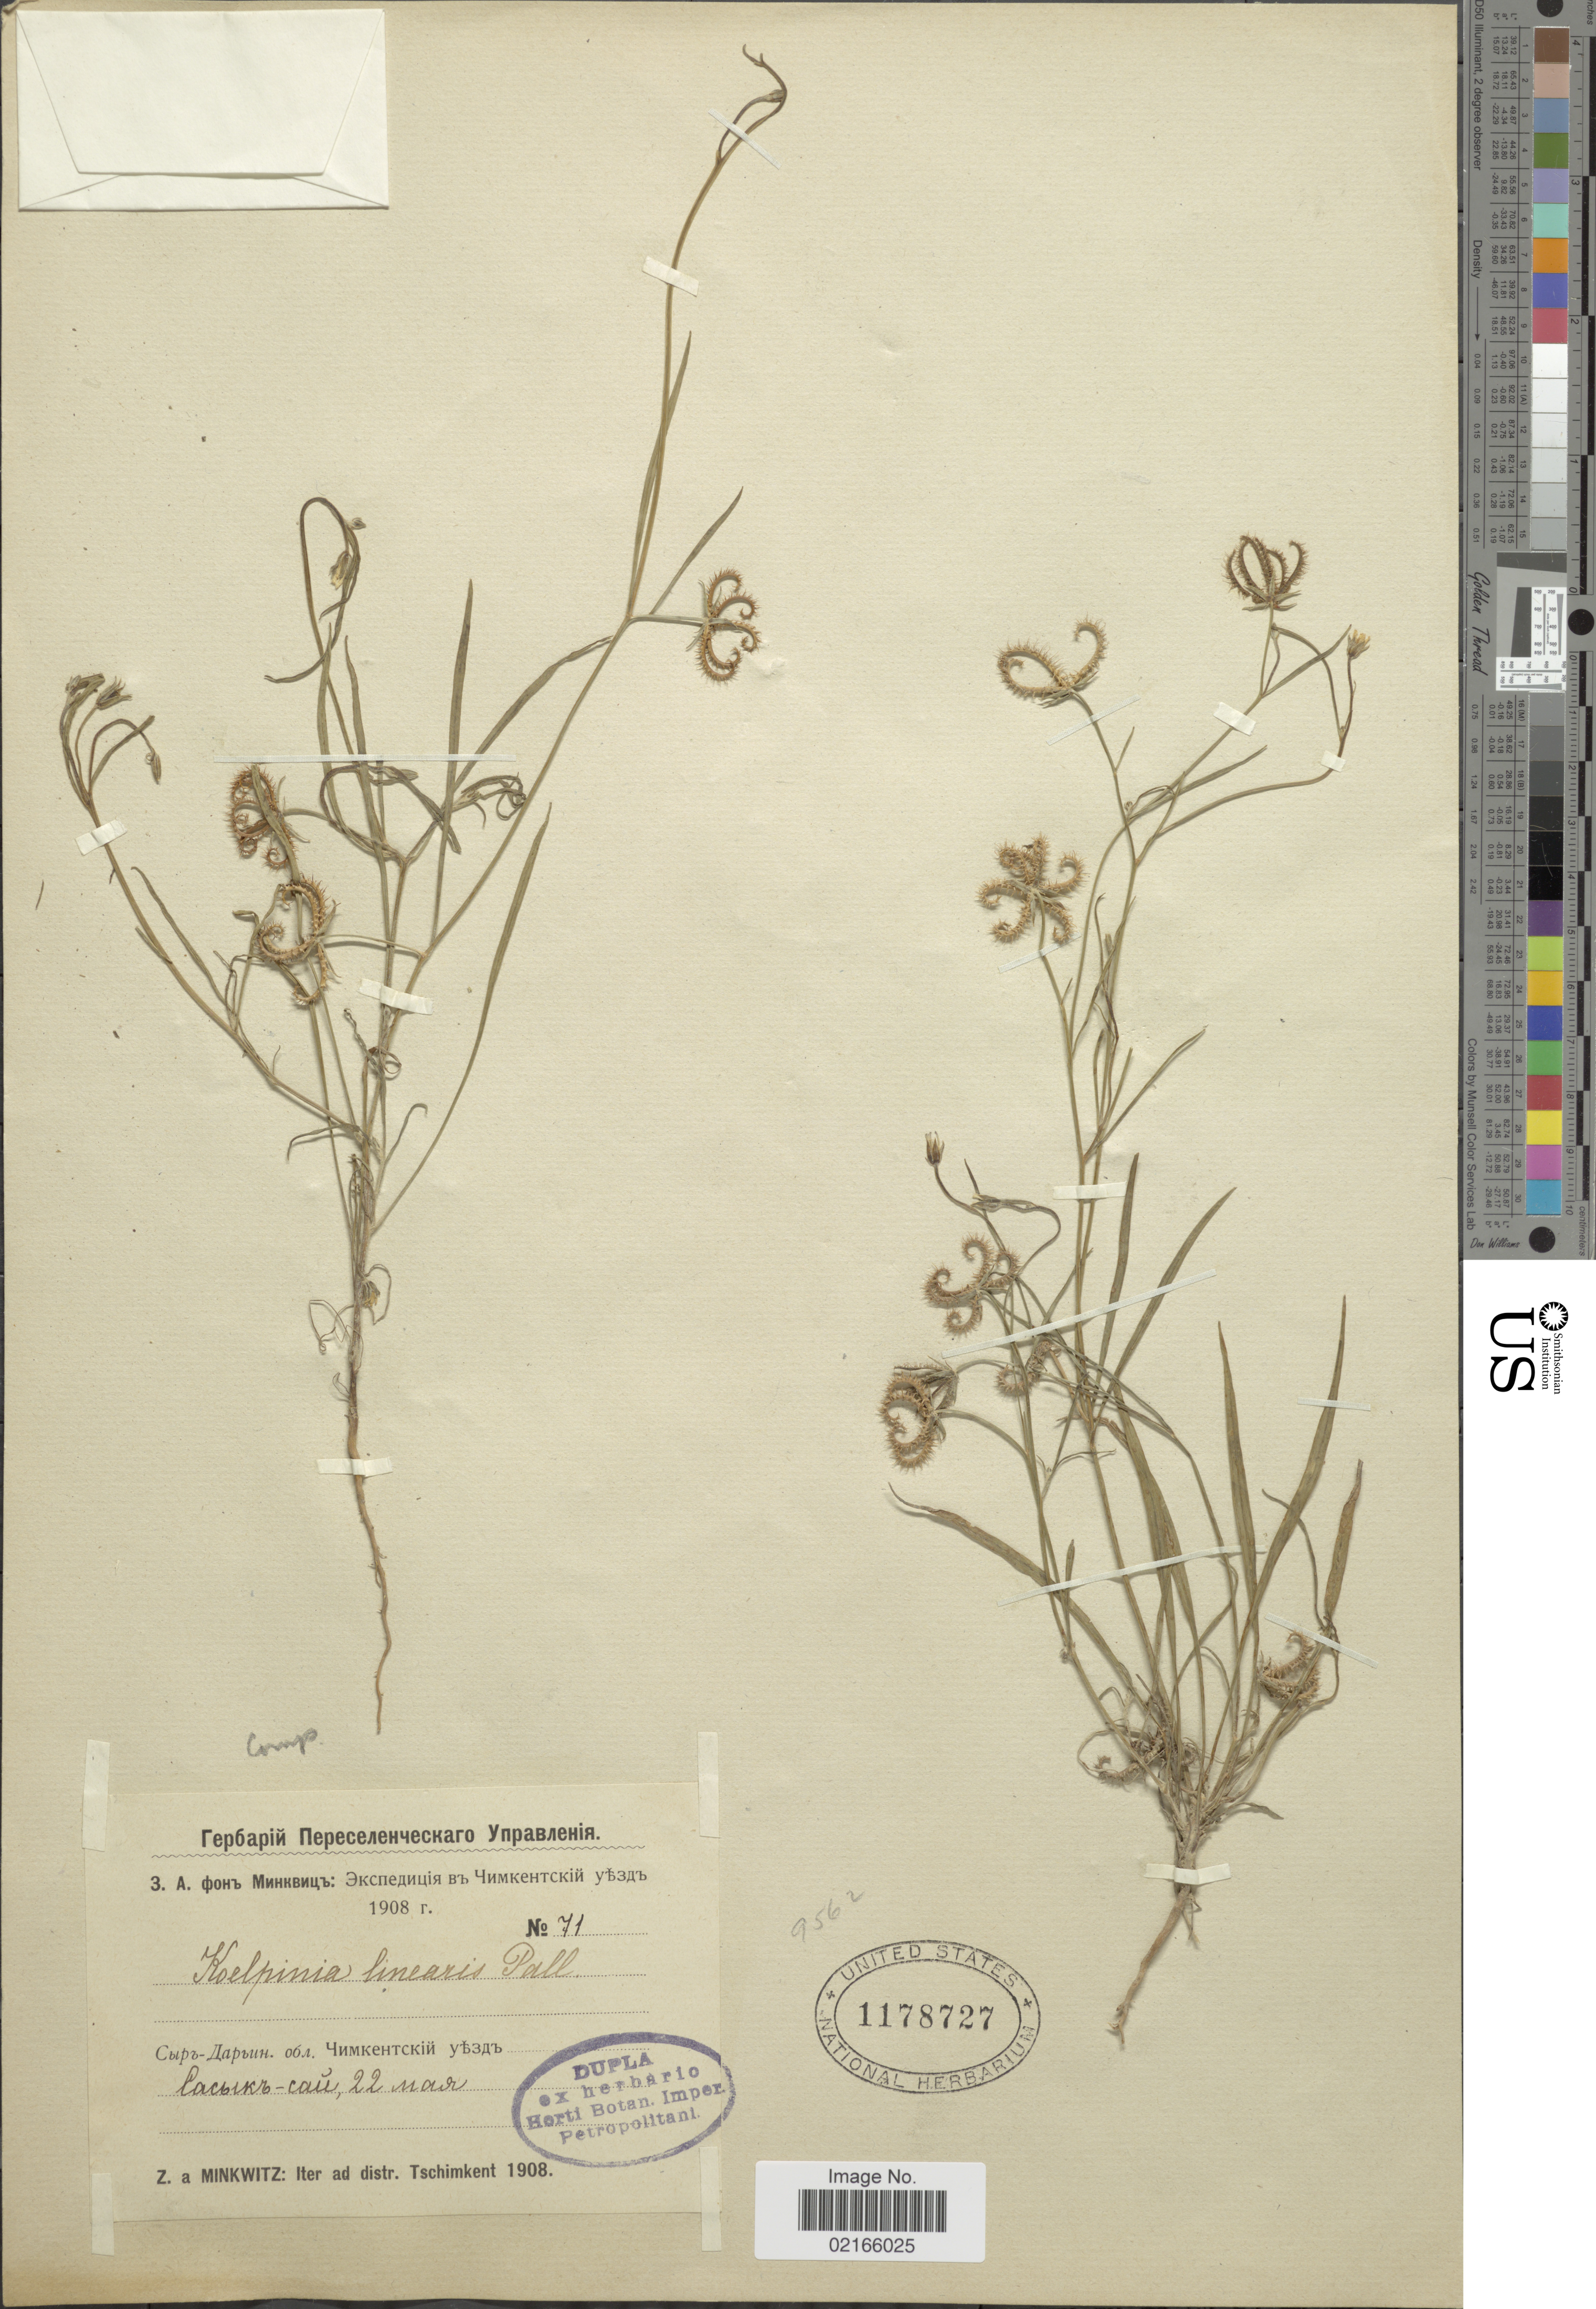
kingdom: Plantae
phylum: Tracheophyta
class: Magnoliopsida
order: Asterales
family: Asteraceae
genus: Koelpinia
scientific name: Koelpinia linearis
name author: Pall.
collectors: Z. Minkwitz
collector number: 71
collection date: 1908-05-22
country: Kazakhstan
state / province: Shymkent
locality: Sasyksay.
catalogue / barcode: US 1178727